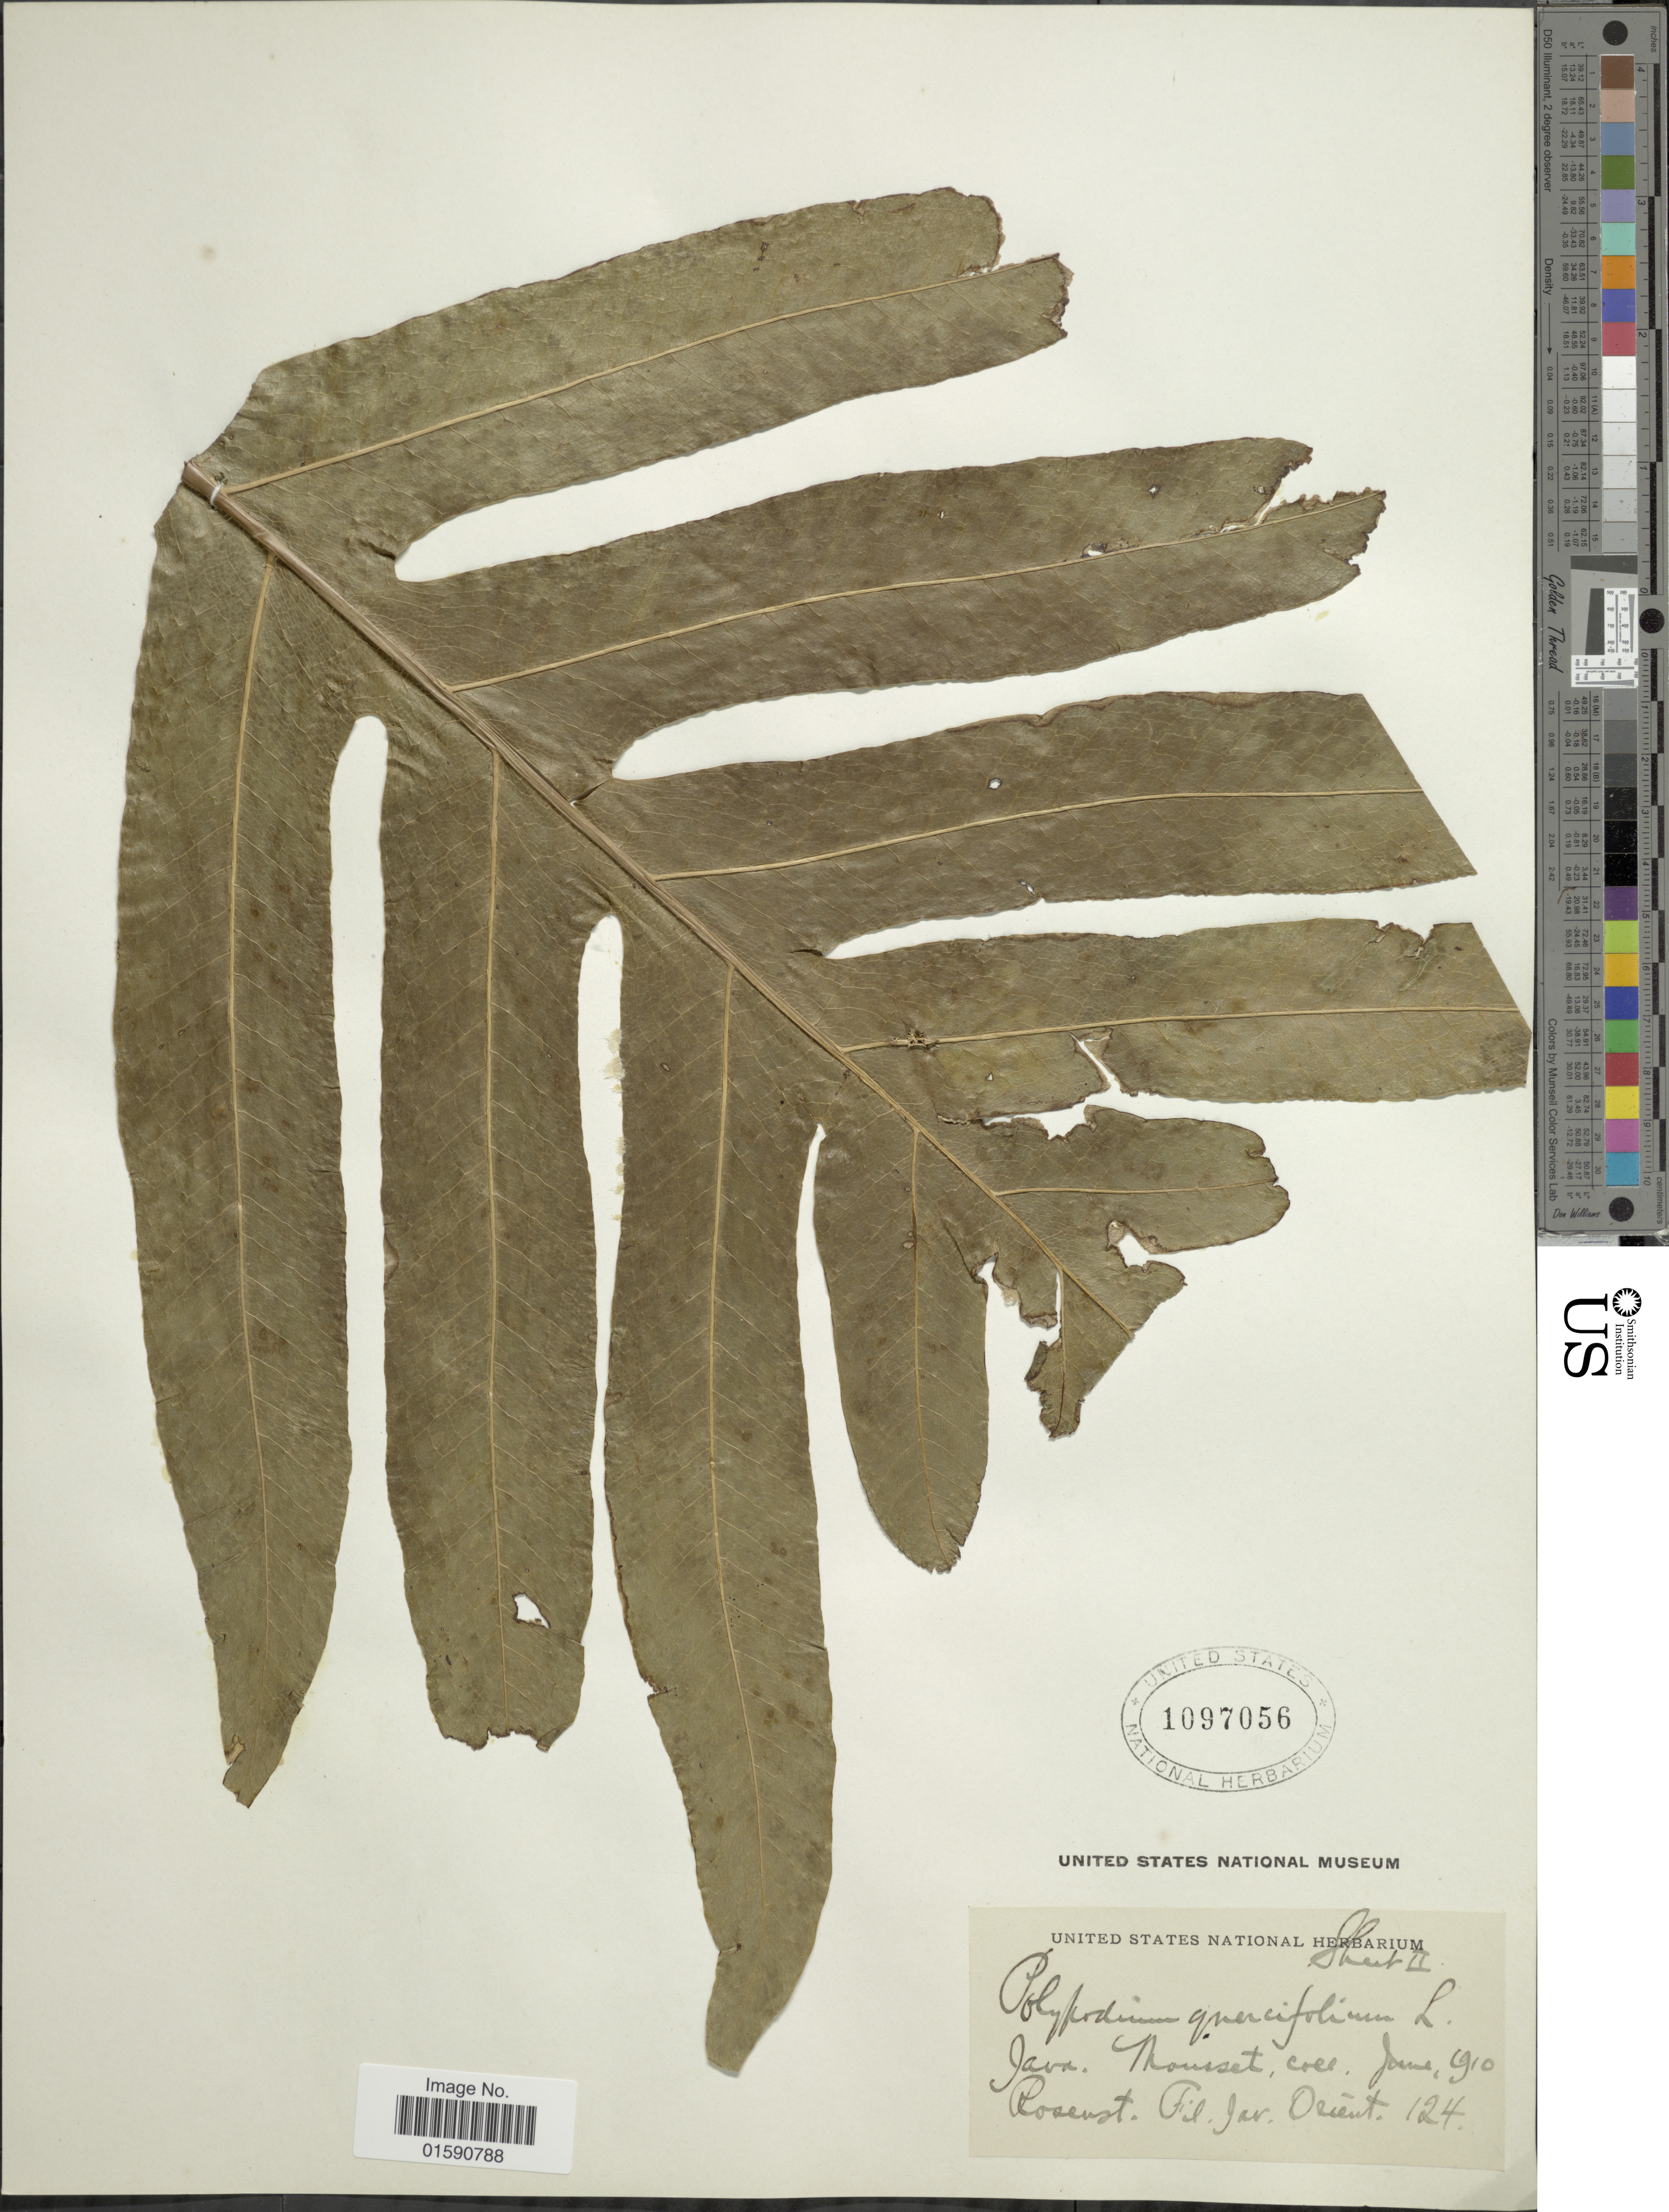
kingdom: Plantae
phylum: Tracheophyta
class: Polypodiopsida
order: Polypodiales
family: Polypodiaceae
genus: Drynaria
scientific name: Drynaria quercifolia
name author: (L.) J. Sm.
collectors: Mousset, --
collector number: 124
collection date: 1910-06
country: Indonesia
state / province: Java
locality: Rosenst. Fil. Jav. Orient.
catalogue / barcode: US 1097056